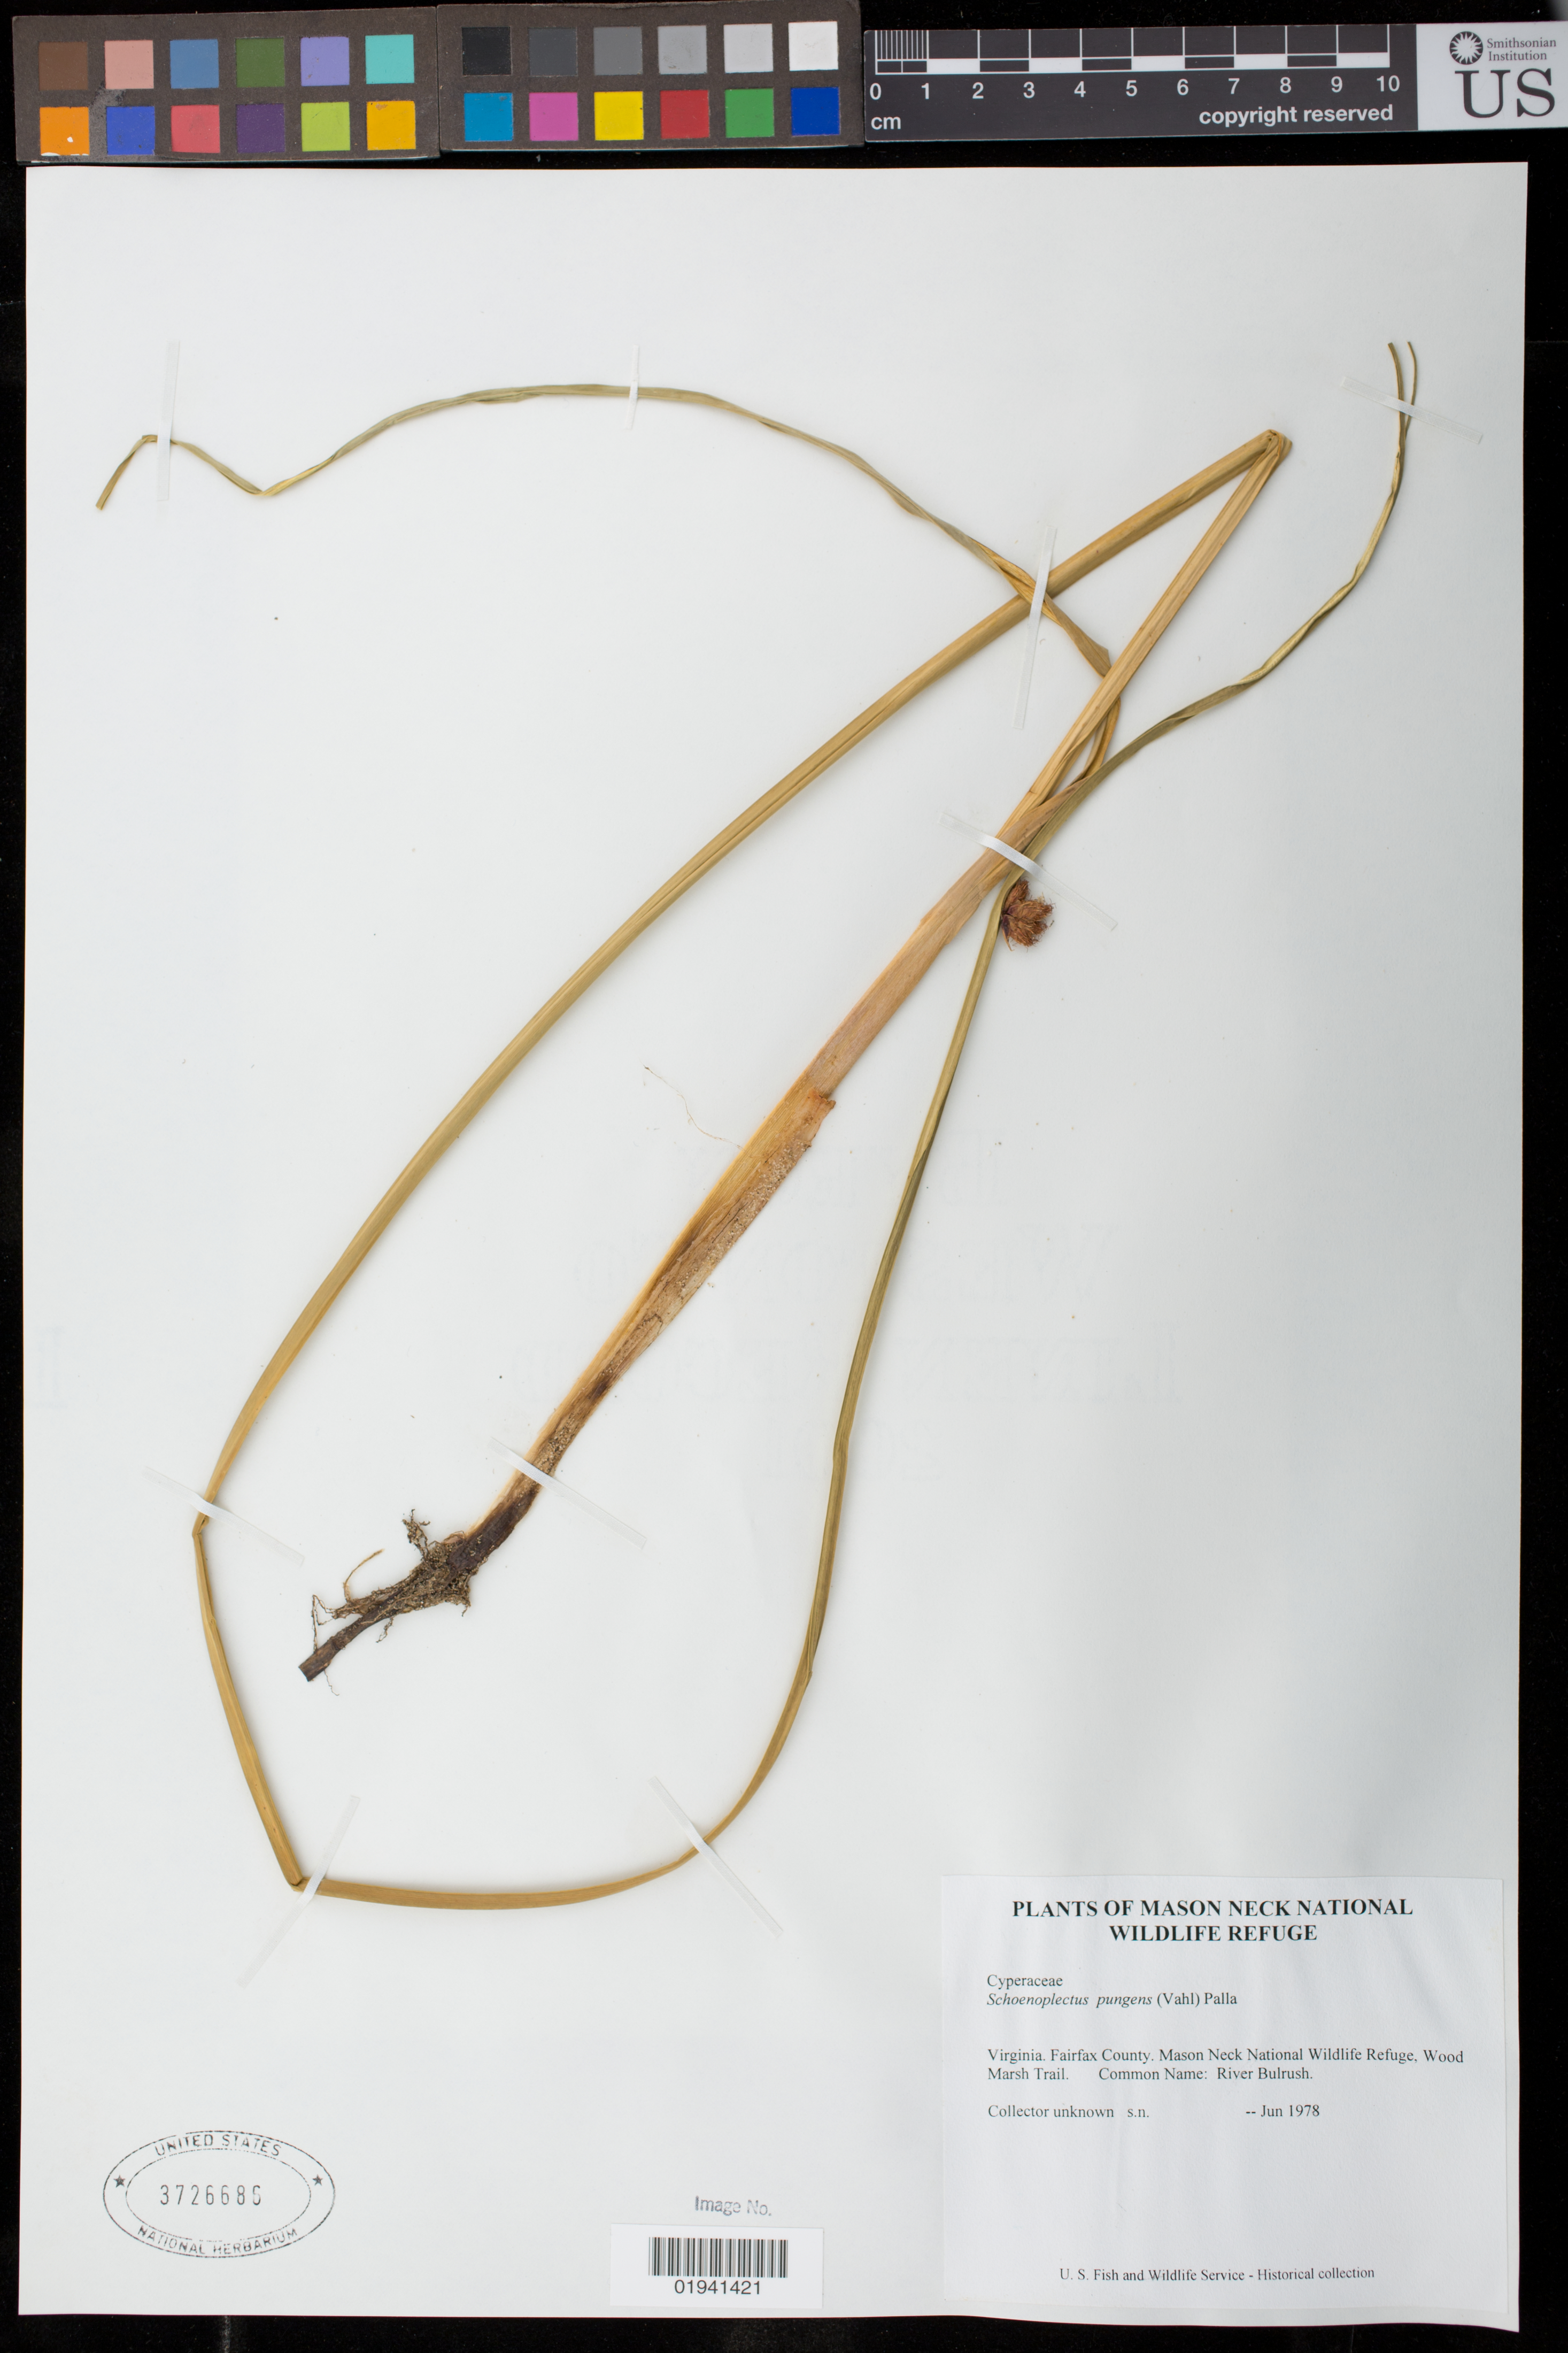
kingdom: Plantae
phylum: Tracheophyta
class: Liliopsida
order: Poales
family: Cyperaceae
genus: Schoenoplectus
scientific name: Schoenoplectus pungens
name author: (Vahl) Palla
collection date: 1978-06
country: United States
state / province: Virginia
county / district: Fairfax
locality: Mason Neck National Wildlife Refuge, Wood Marsh Trail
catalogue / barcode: US 3726686